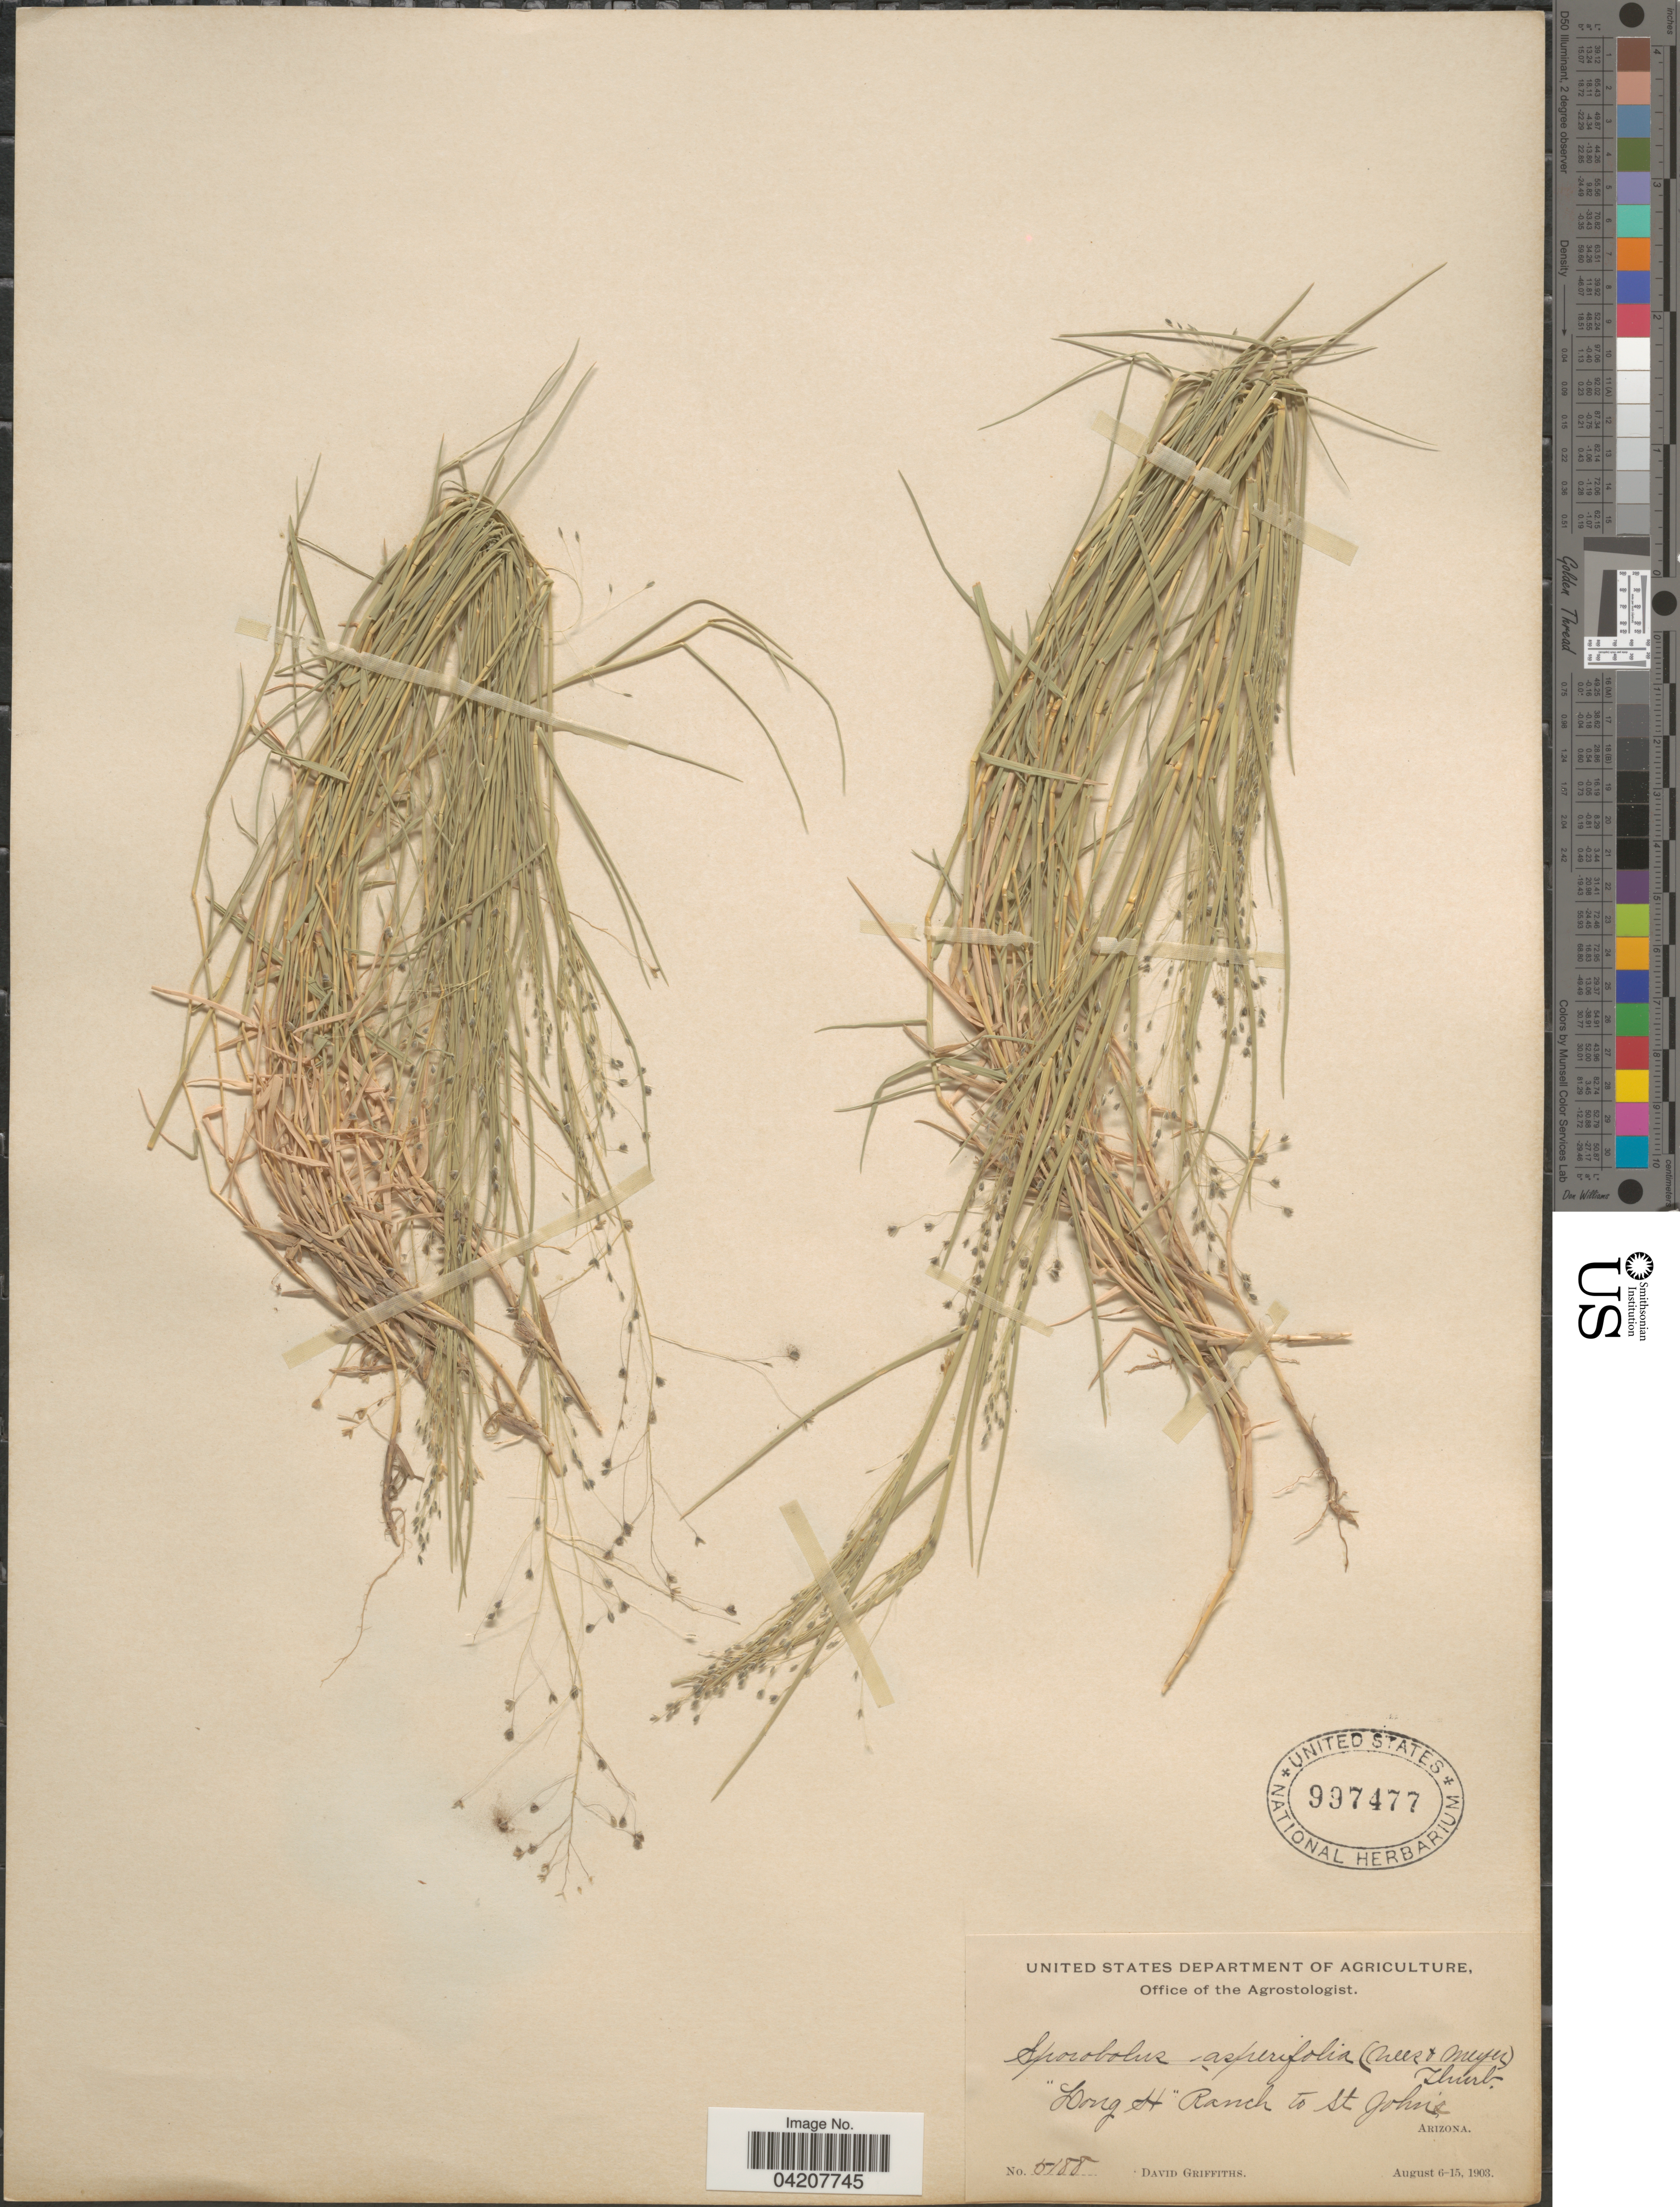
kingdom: Plantae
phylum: Tracheophyta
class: Liliopsida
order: Poales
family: Poaceae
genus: Muhlenbergia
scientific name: Muhlenbergia asperifolia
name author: (Nees & Meyen ex Trin.) Parodi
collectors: D. Griffiths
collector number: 5188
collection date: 1903-08-06/1903-08-15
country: United States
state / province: Arizona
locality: Long H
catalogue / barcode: US 997477